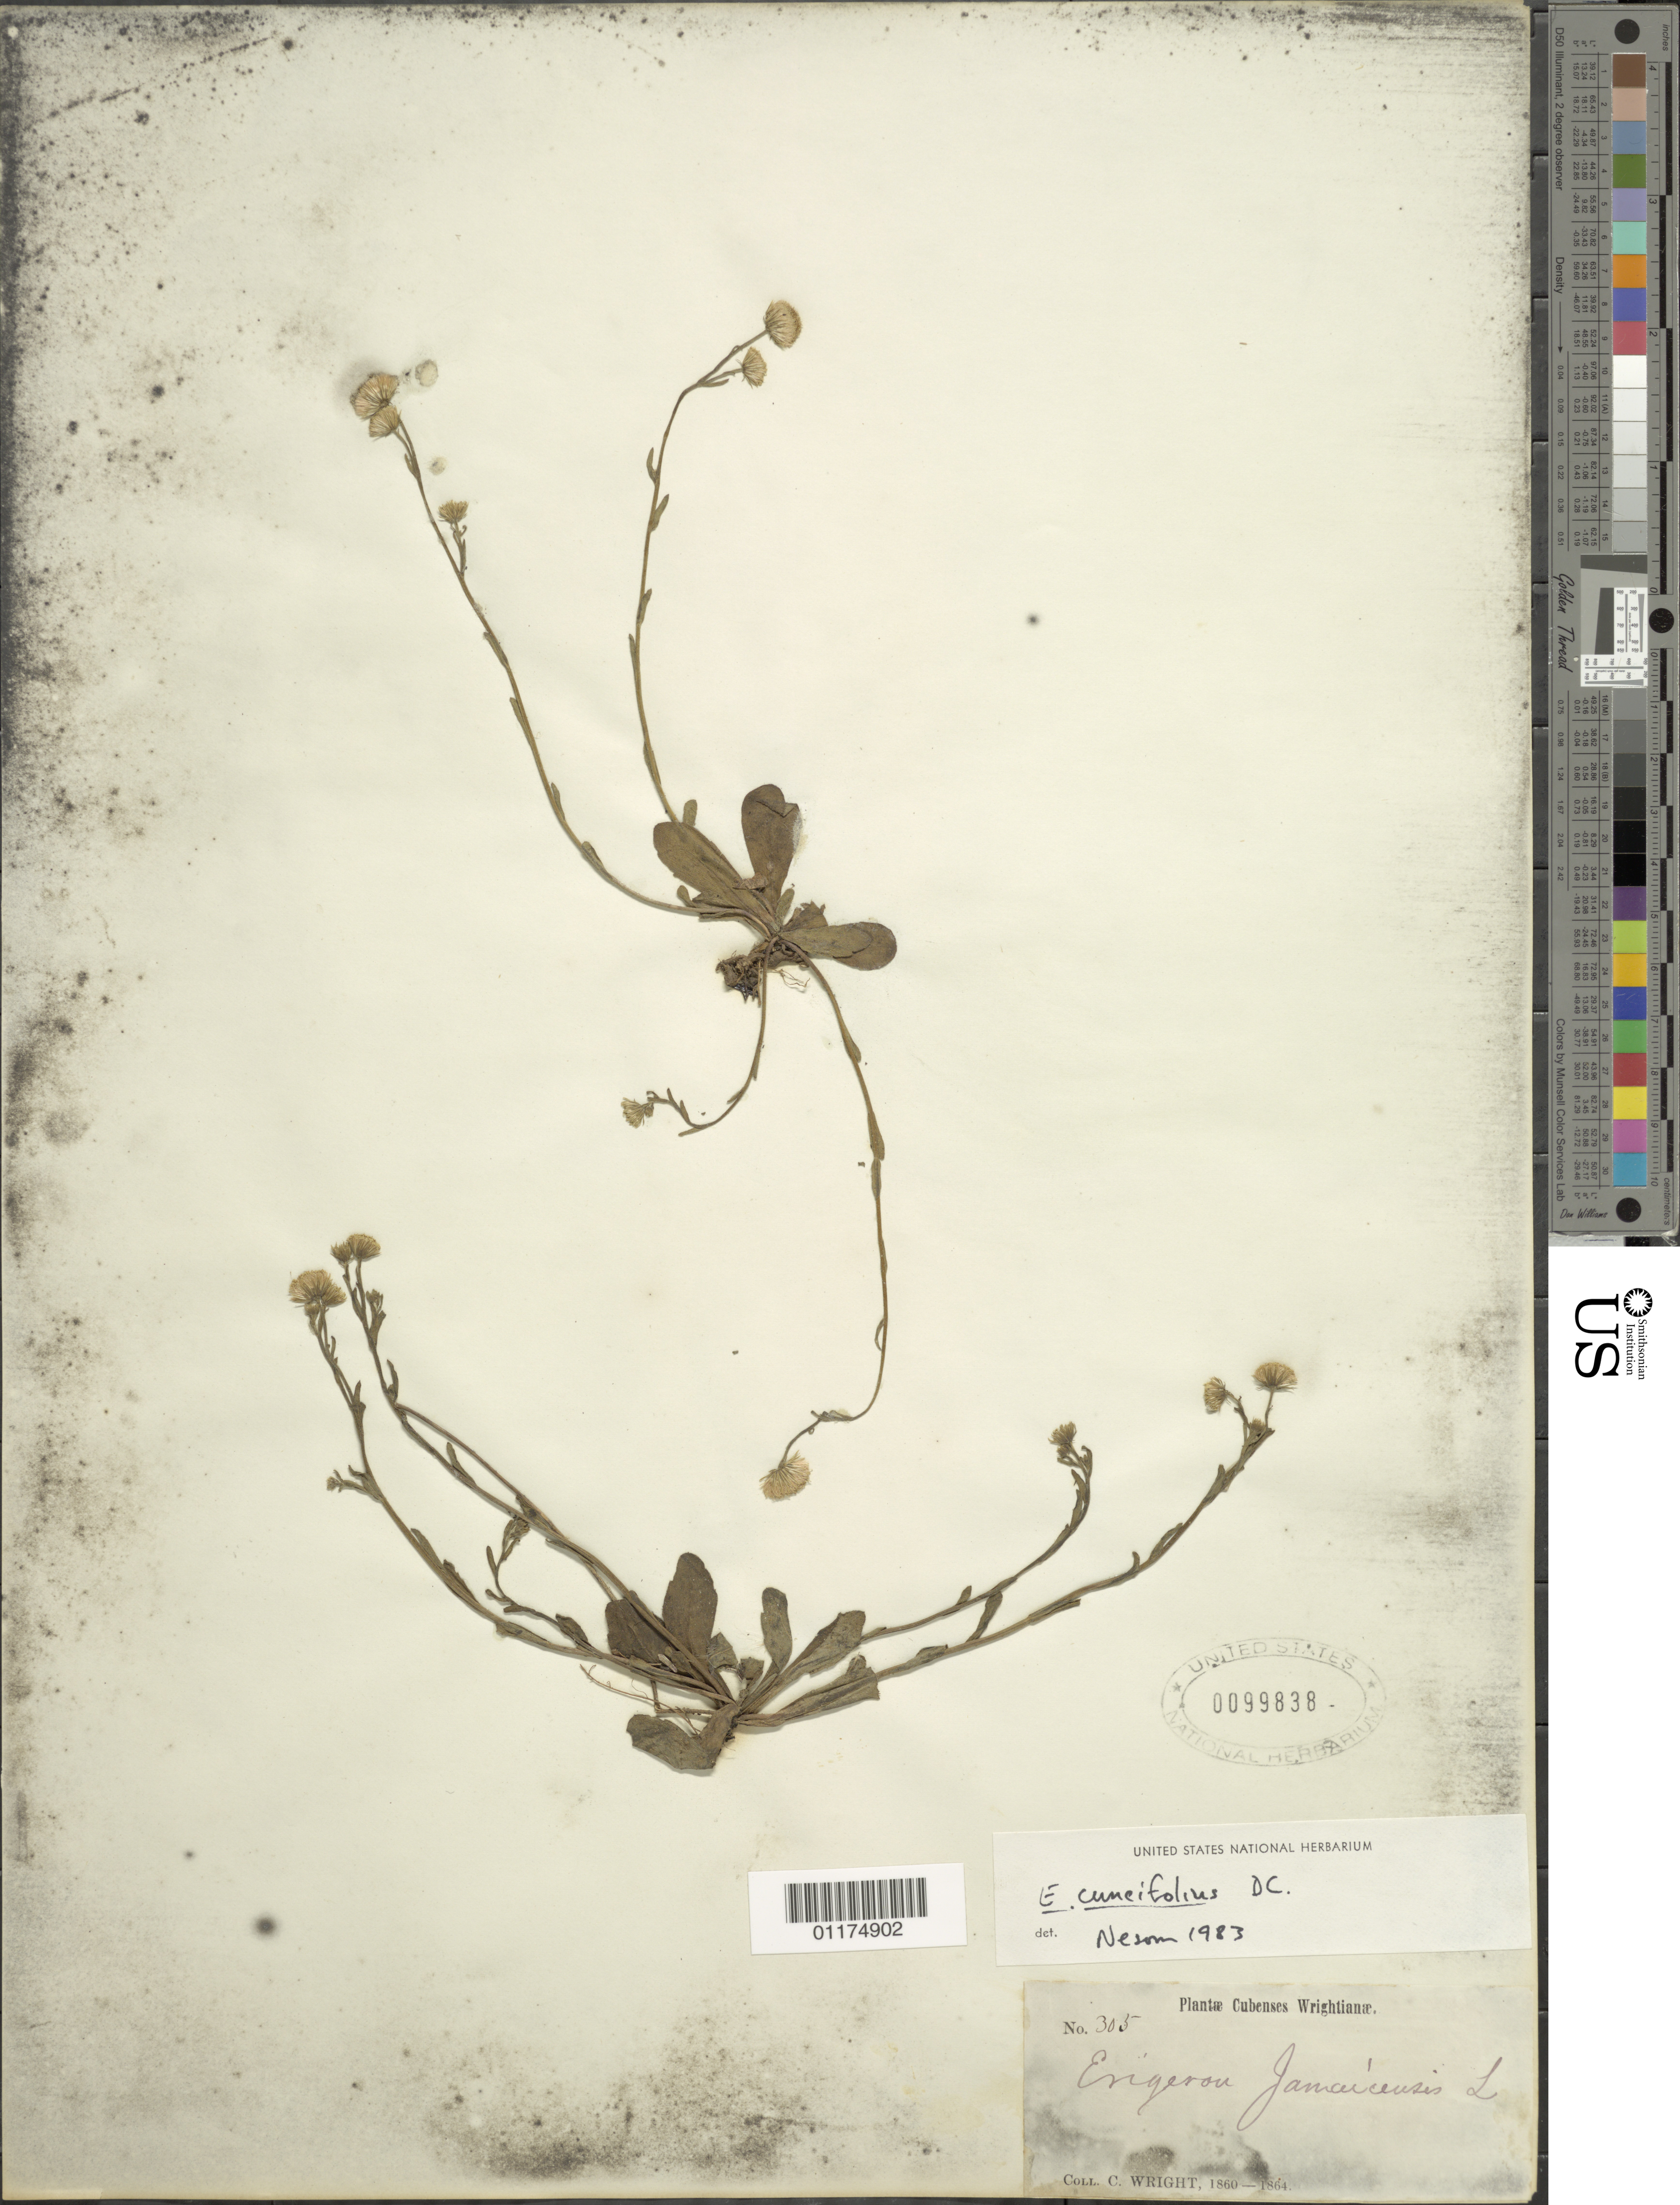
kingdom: Plantae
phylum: Tracheophyta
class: Magnoliopsida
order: Asterales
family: Asteraceae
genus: Erigeron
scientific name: Erigeron cuneifolius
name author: DC.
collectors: C. Wright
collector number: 305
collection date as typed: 1860 to 1864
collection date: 1860/1864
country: Cuba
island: Cuba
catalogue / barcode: US 99838